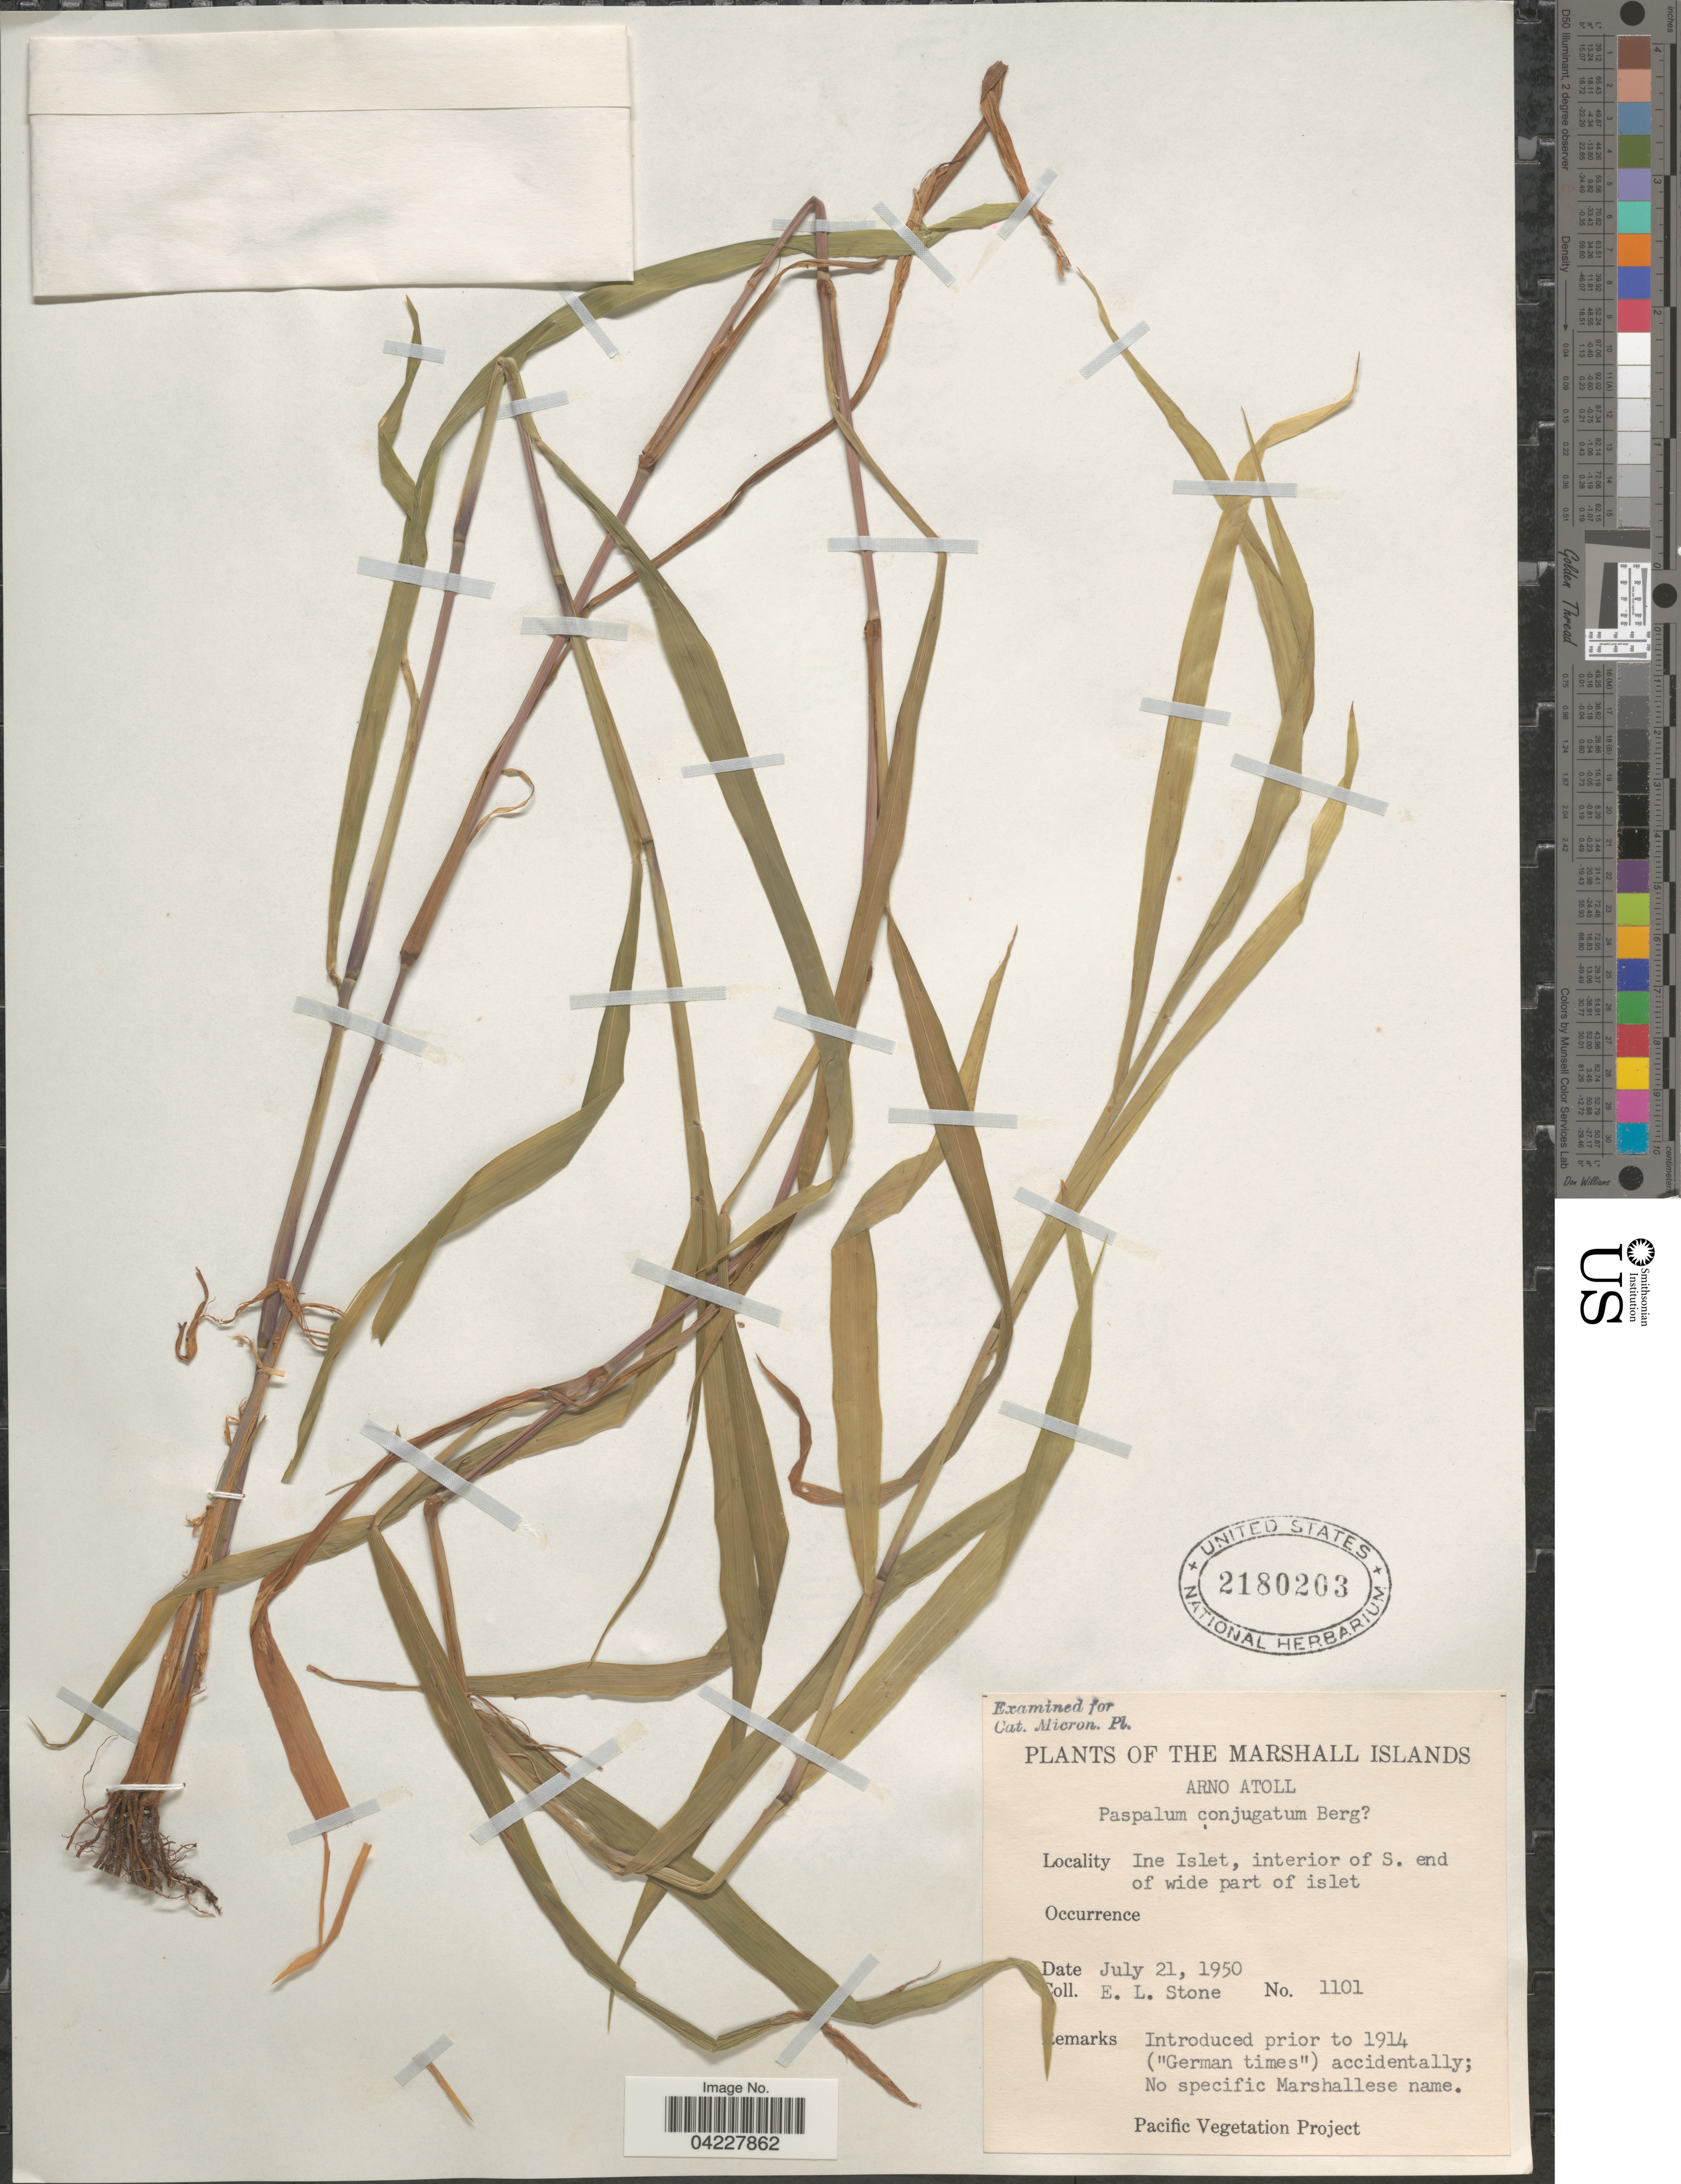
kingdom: Plantae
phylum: Tracheophyta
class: Liliopsida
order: Poales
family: Poaceae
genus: Paspalum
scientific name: Paspalum conjugatum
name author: P.J. Bergius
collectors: E. L. Stone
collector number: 1101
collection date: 1950-07-21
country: Marshall Islands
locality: Arno Atoll. Ine Islet, interior of S. and of wide part of islet.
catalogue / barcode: US 2180203